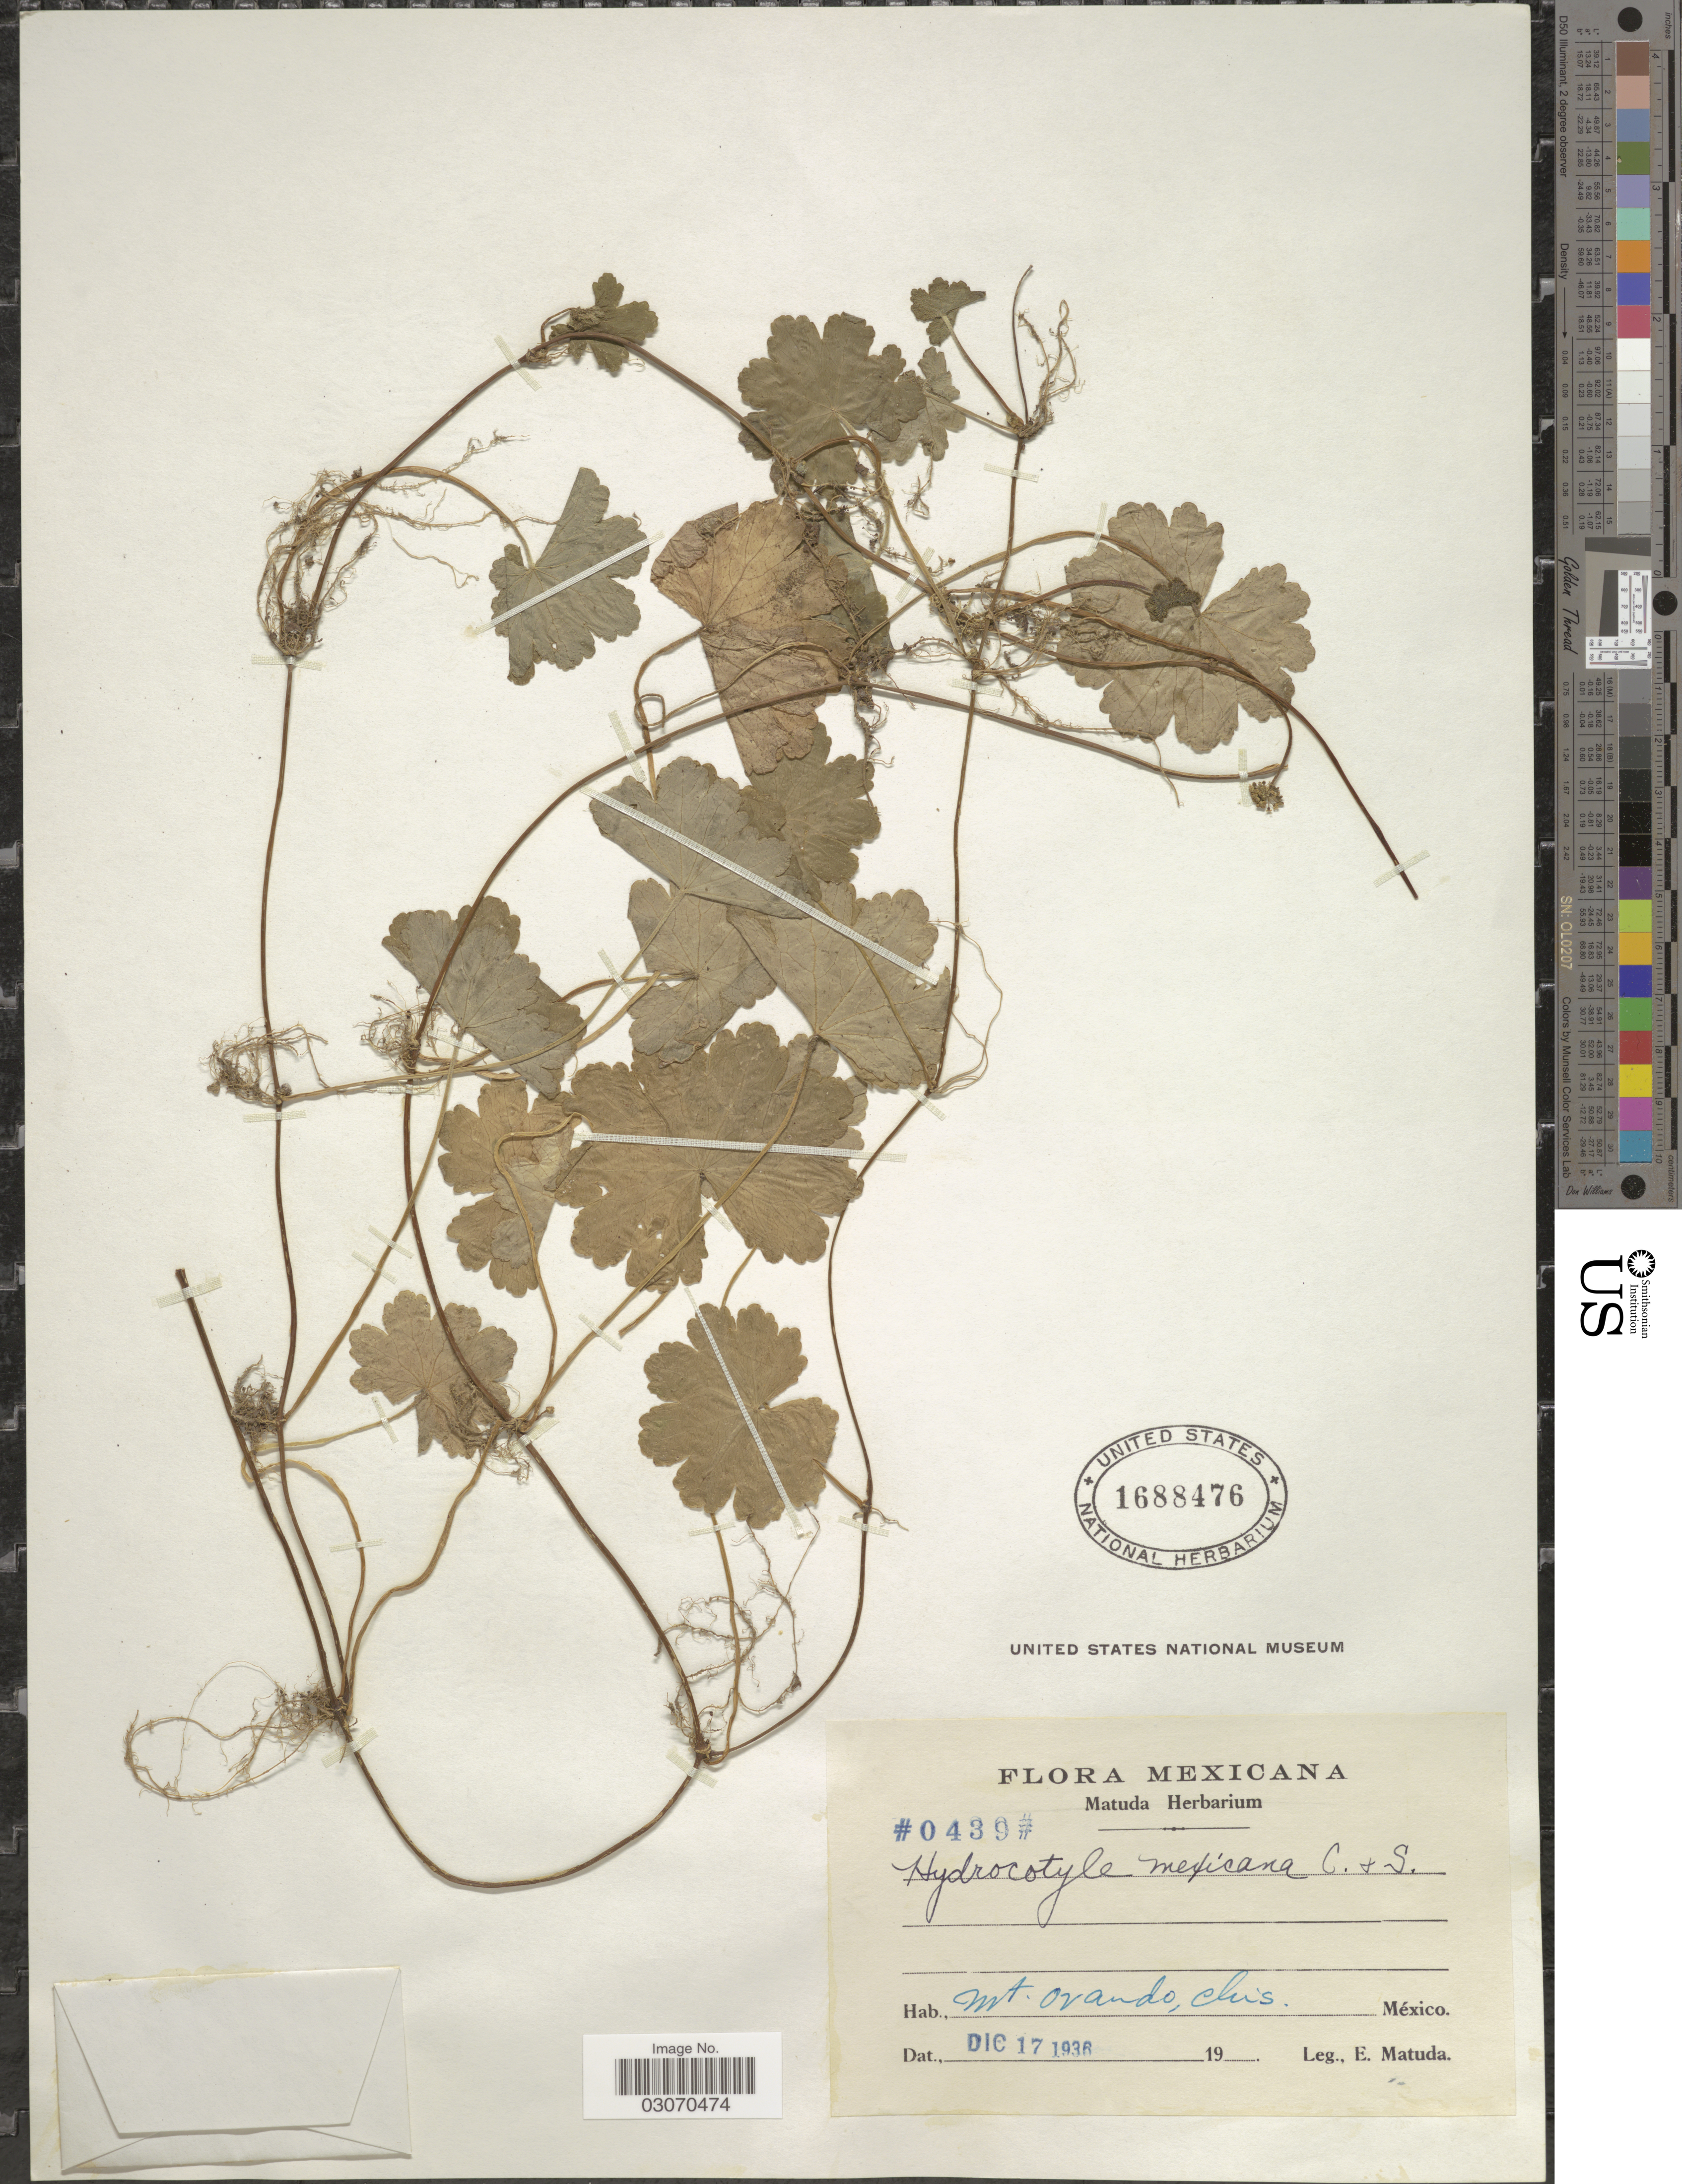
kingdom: Plantae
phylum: Tracheophyta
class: Magnoliopsida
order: Apiales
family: Araliaceae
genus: Hydrocotyle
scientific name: Hydrocotyle mexicana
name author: Schltdl. & Cham.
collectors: E. Matuda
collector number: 0439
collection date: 1936-12-17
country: Mexico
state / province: Chiapas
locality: Mt. Ovando.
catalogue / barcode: US 1688476